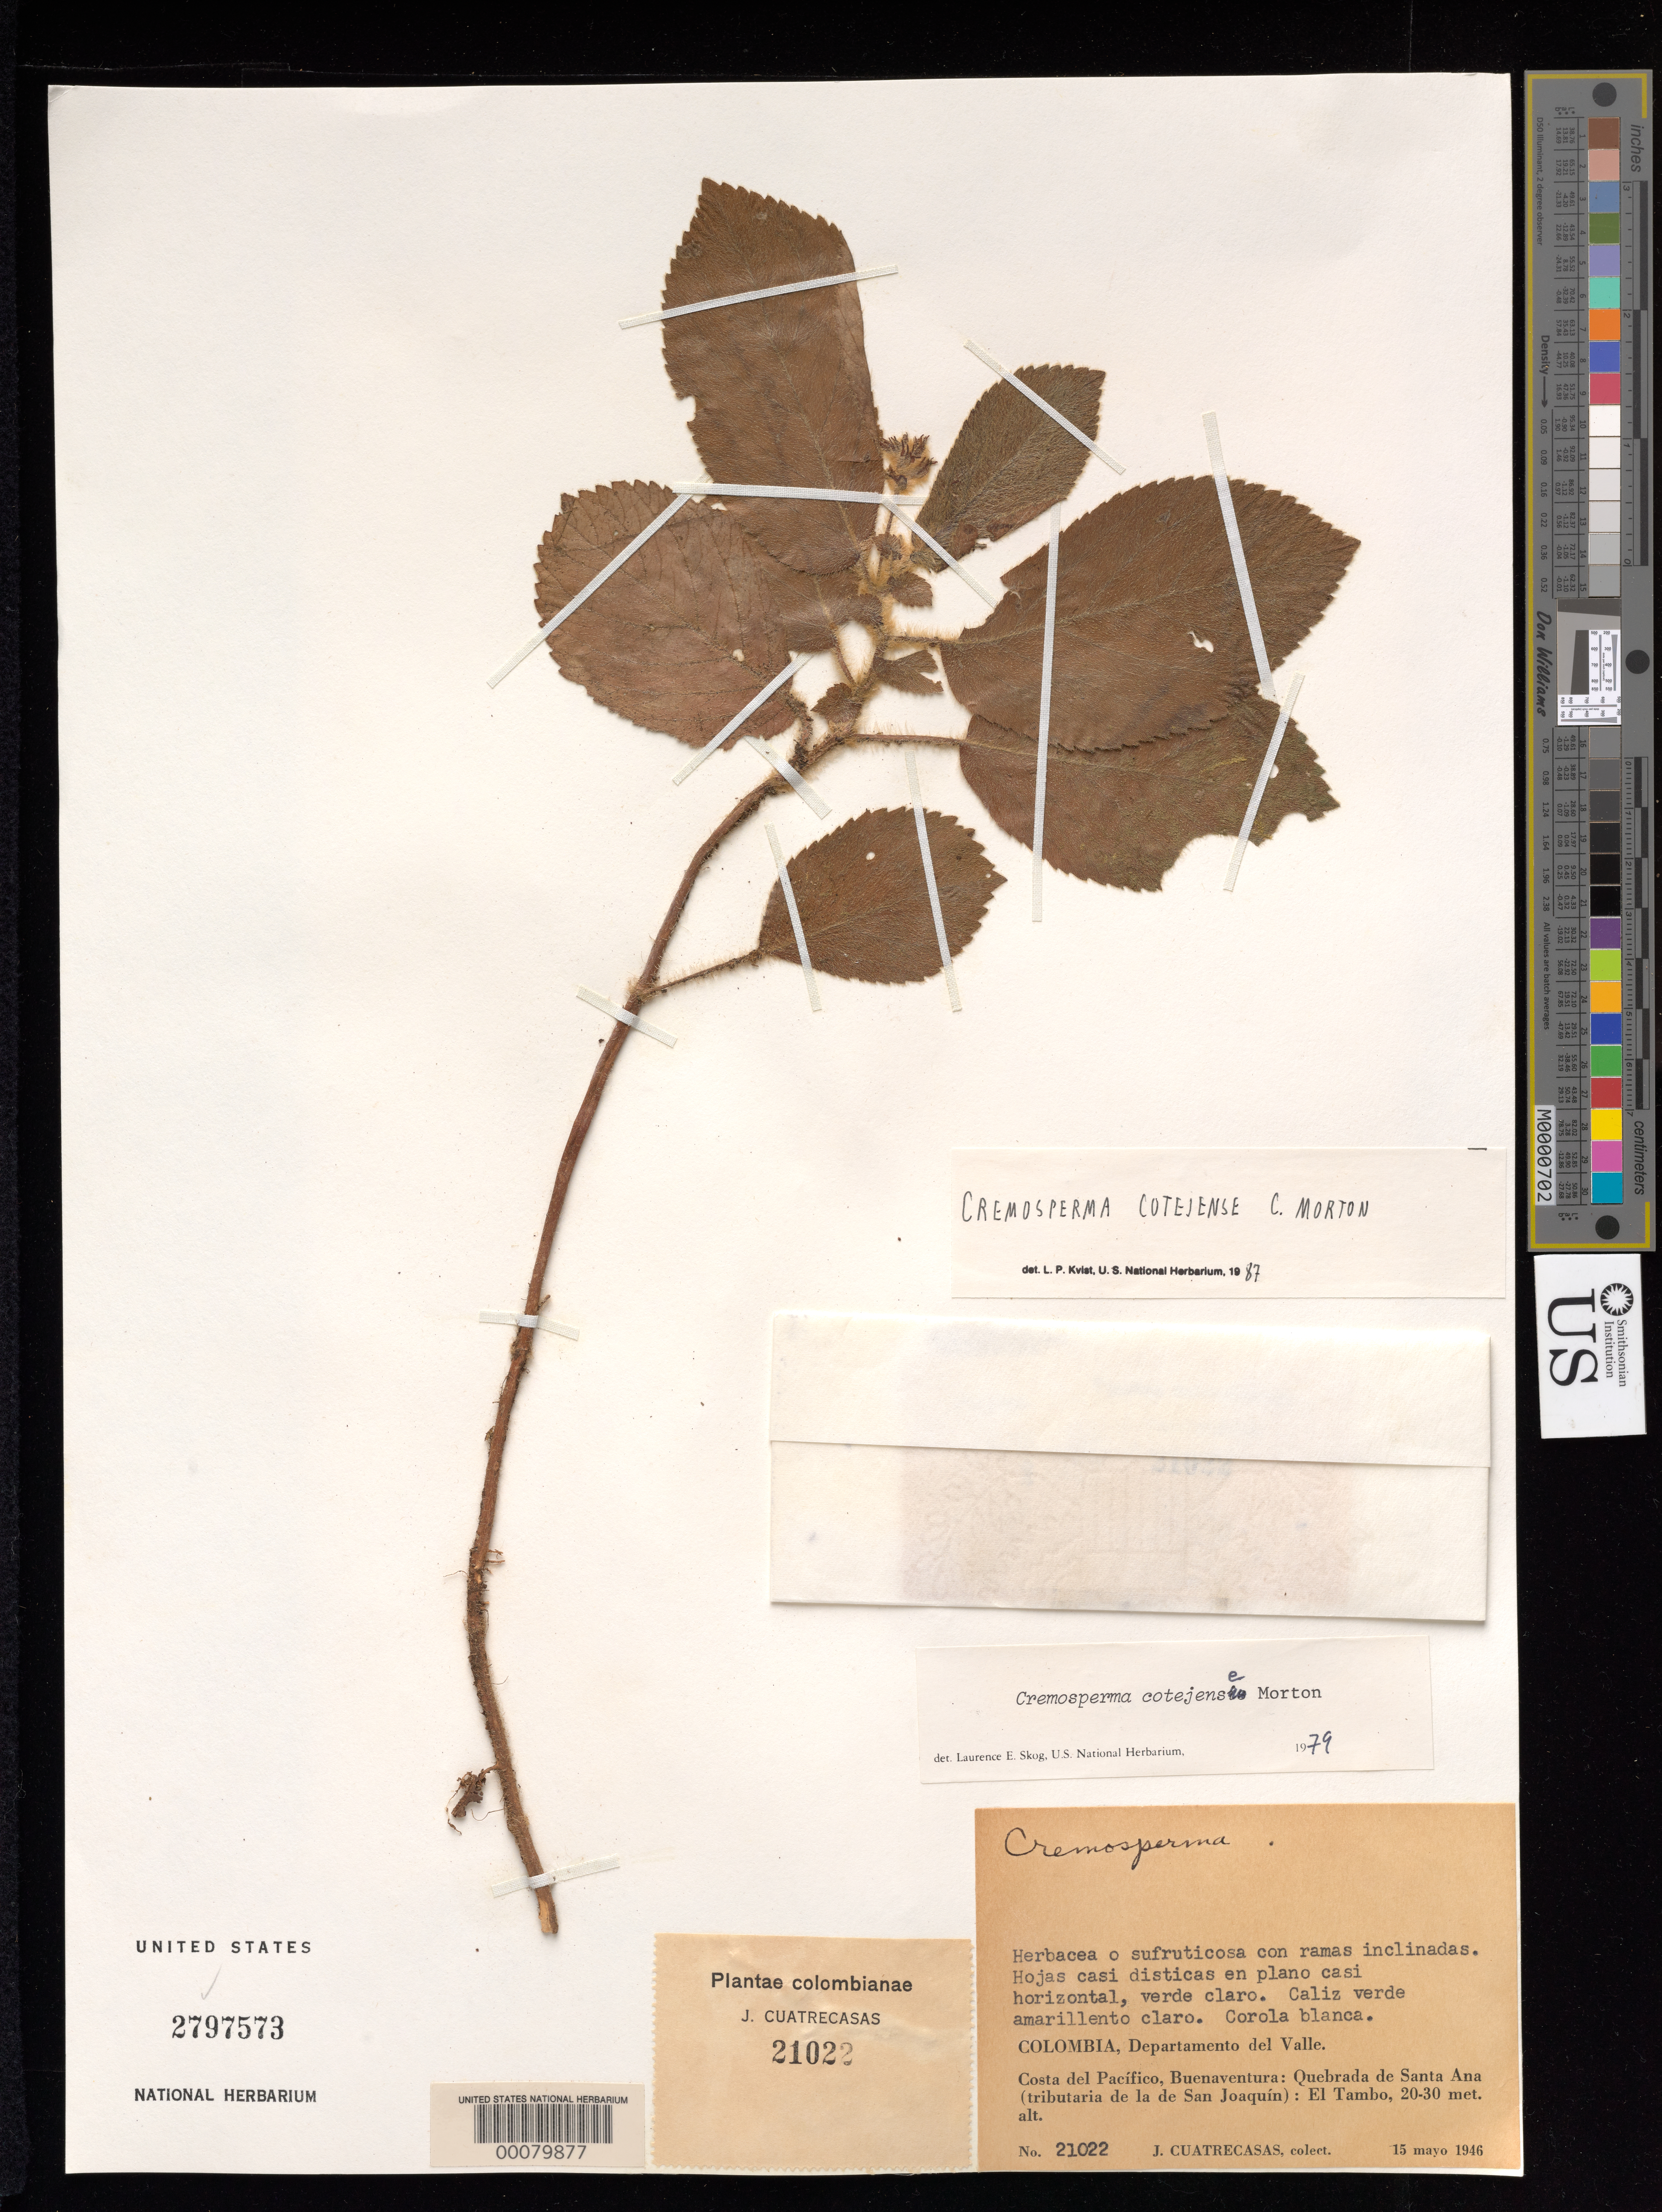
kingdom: Plantae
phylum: Tracheophyta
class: Magnoliopsida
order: Lamiales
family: Gesneriaceae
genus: Cremosperma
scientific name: Cremosperma cotejense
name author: C.V. Morton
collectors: J. Cuatrecasas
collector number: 21022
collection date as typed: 15 May 1946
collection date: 1946-05-15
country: Colombia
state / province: Valle del Cauca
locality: Pacific coast, Buenaventura, Quebrada de Santa Ana (tributary of San Joaquin), El Tambo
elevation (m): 20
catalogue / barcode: US 2797573